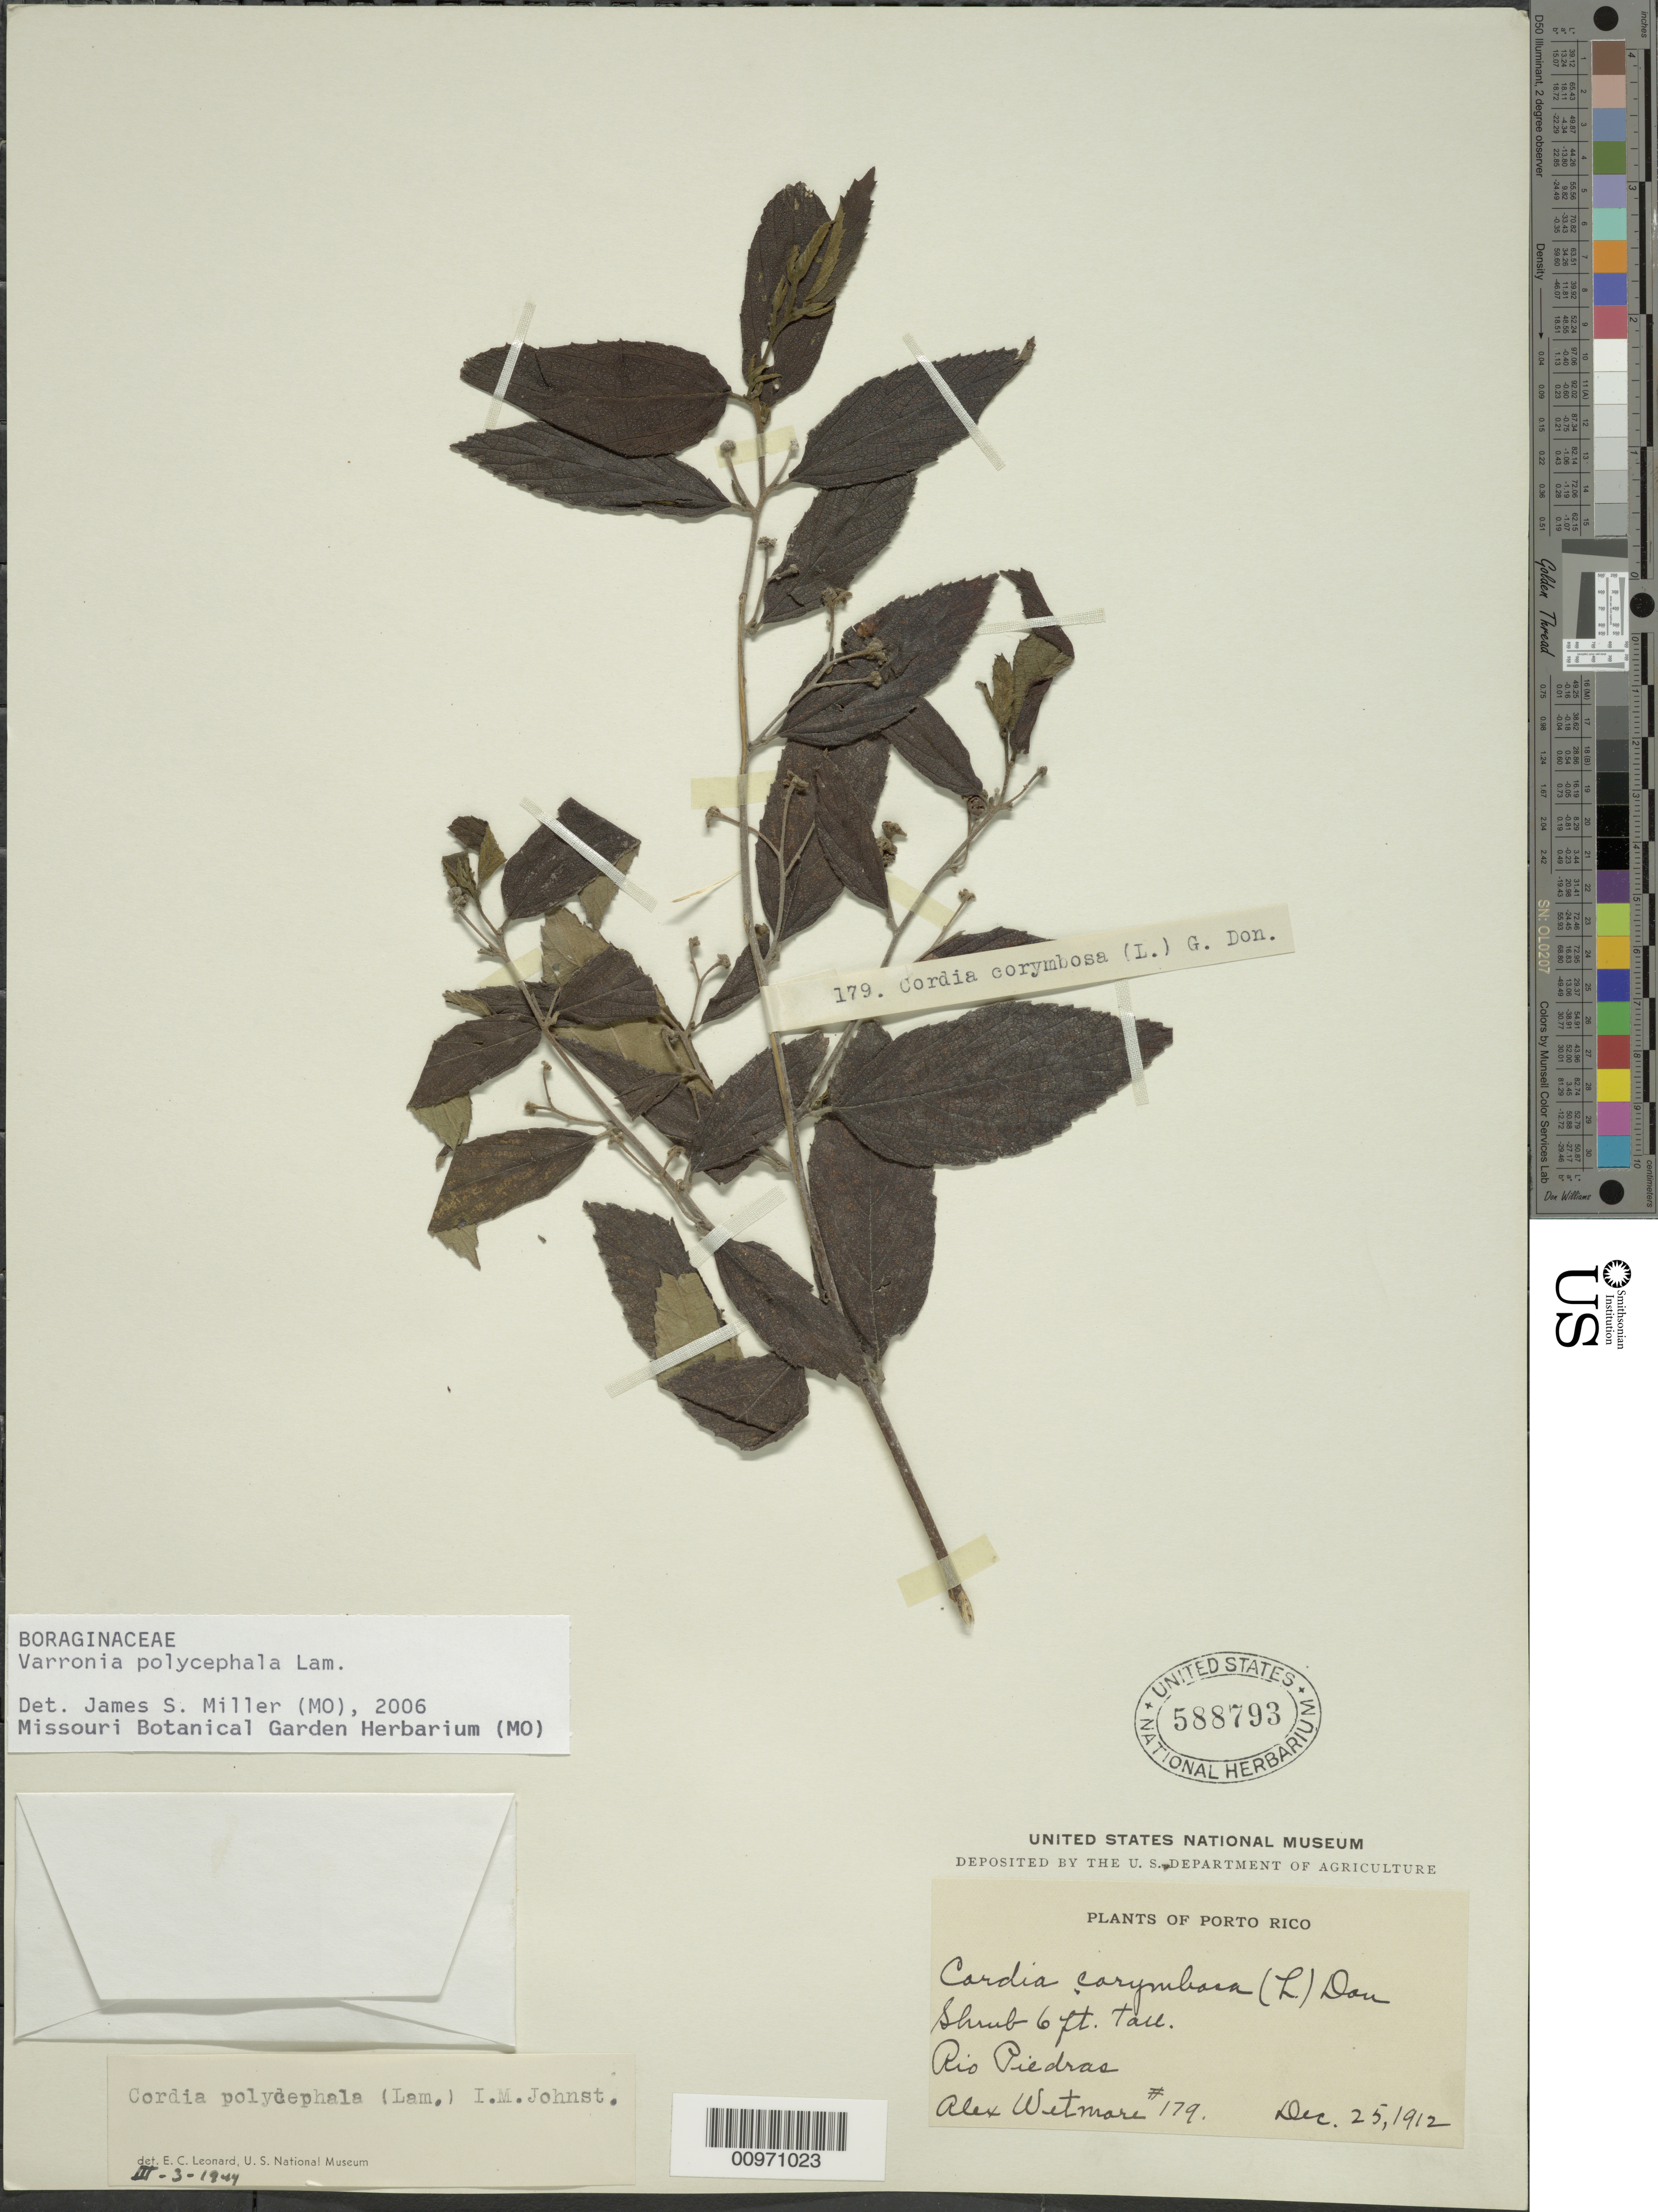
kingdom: Plantae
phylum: Tracheophyta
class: Magnoliopsida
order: Boraginales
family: Cordiaceae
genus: Varronia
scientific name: Varronia polycephala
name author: Lam.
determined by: Miller, James S., (MO), Missouri Botanical Garden (UNITED STATES)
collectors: A. Wetmore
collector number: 179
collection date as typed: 25 Dec 1912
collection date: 1912-12-25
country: Puerto Rico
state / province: San Juan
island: Puerto Rico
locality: Rio Piedras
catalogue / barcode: US 588793